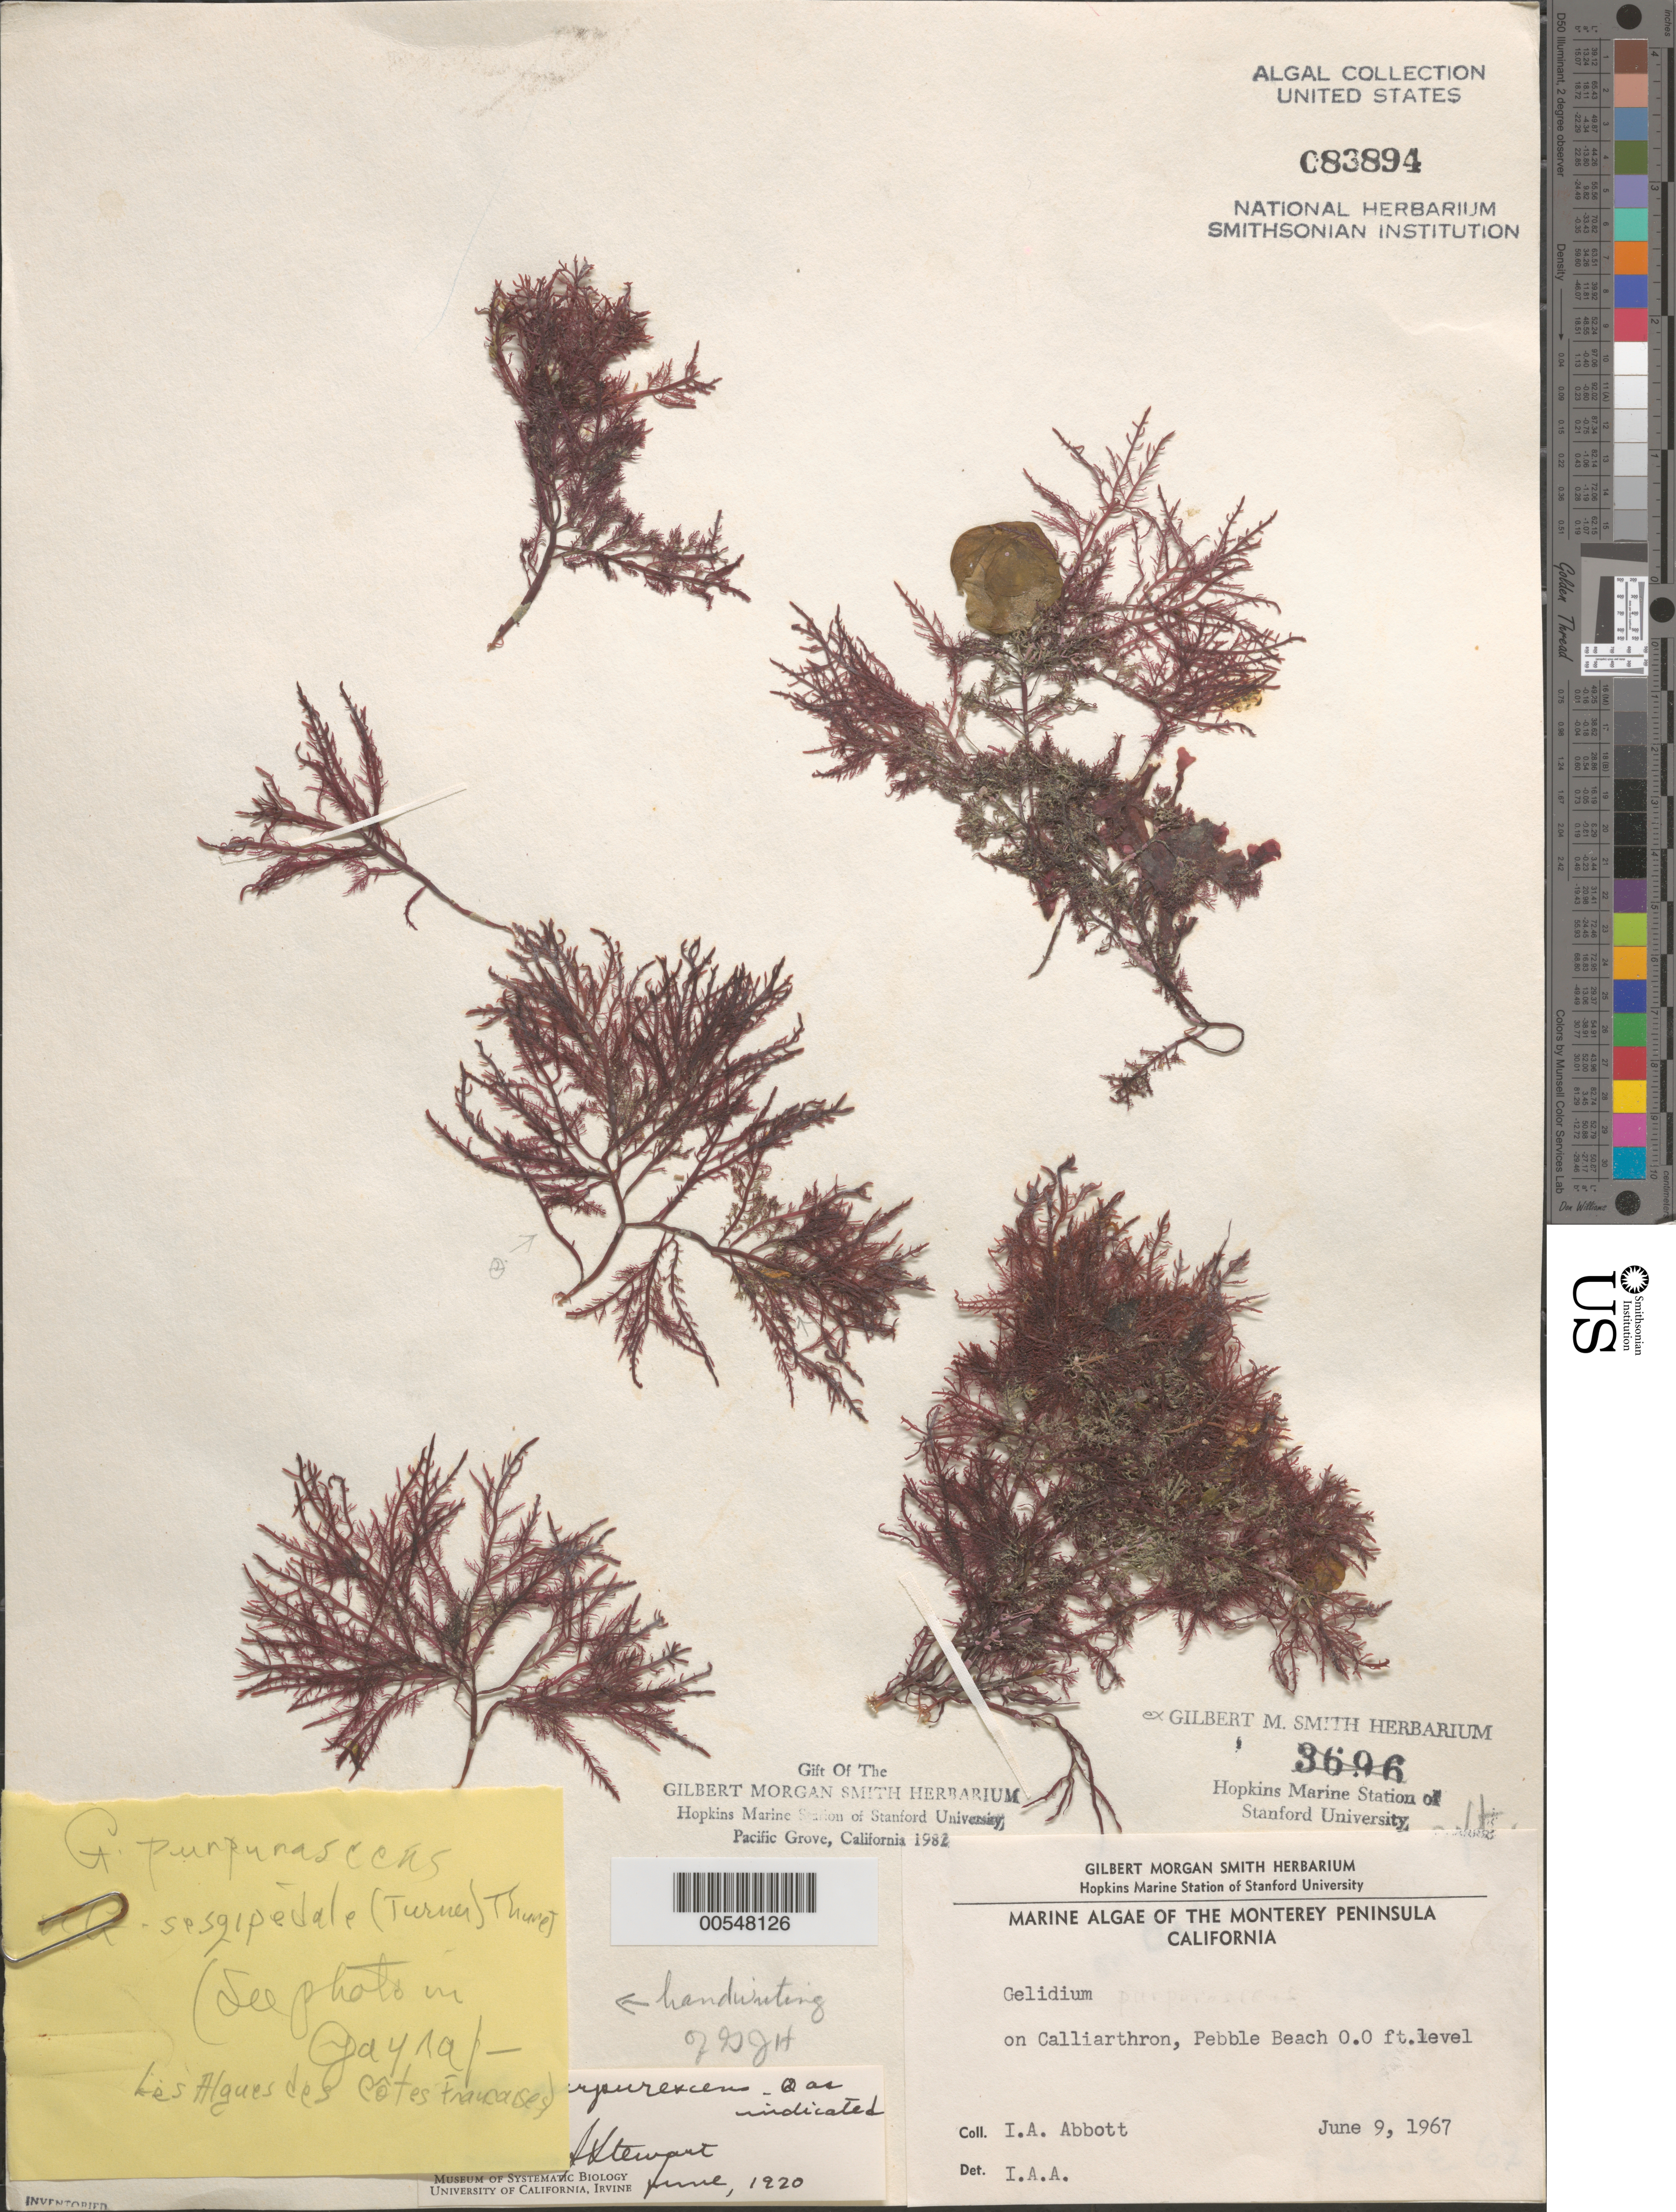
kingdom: Plantae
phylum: Rhodophyta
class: Florideophyceae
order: Gelidiales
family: Gelidiaceae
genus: Gelidium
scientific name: Gelidium purpurascens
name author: N.L. Gardner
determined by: Stewart, J.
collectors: I. A. Abbott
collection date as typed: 09 Jun 1967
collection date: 1967-06-09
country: United States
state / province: California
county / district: Monterey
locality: Pebble Beach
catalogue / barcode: US 83894